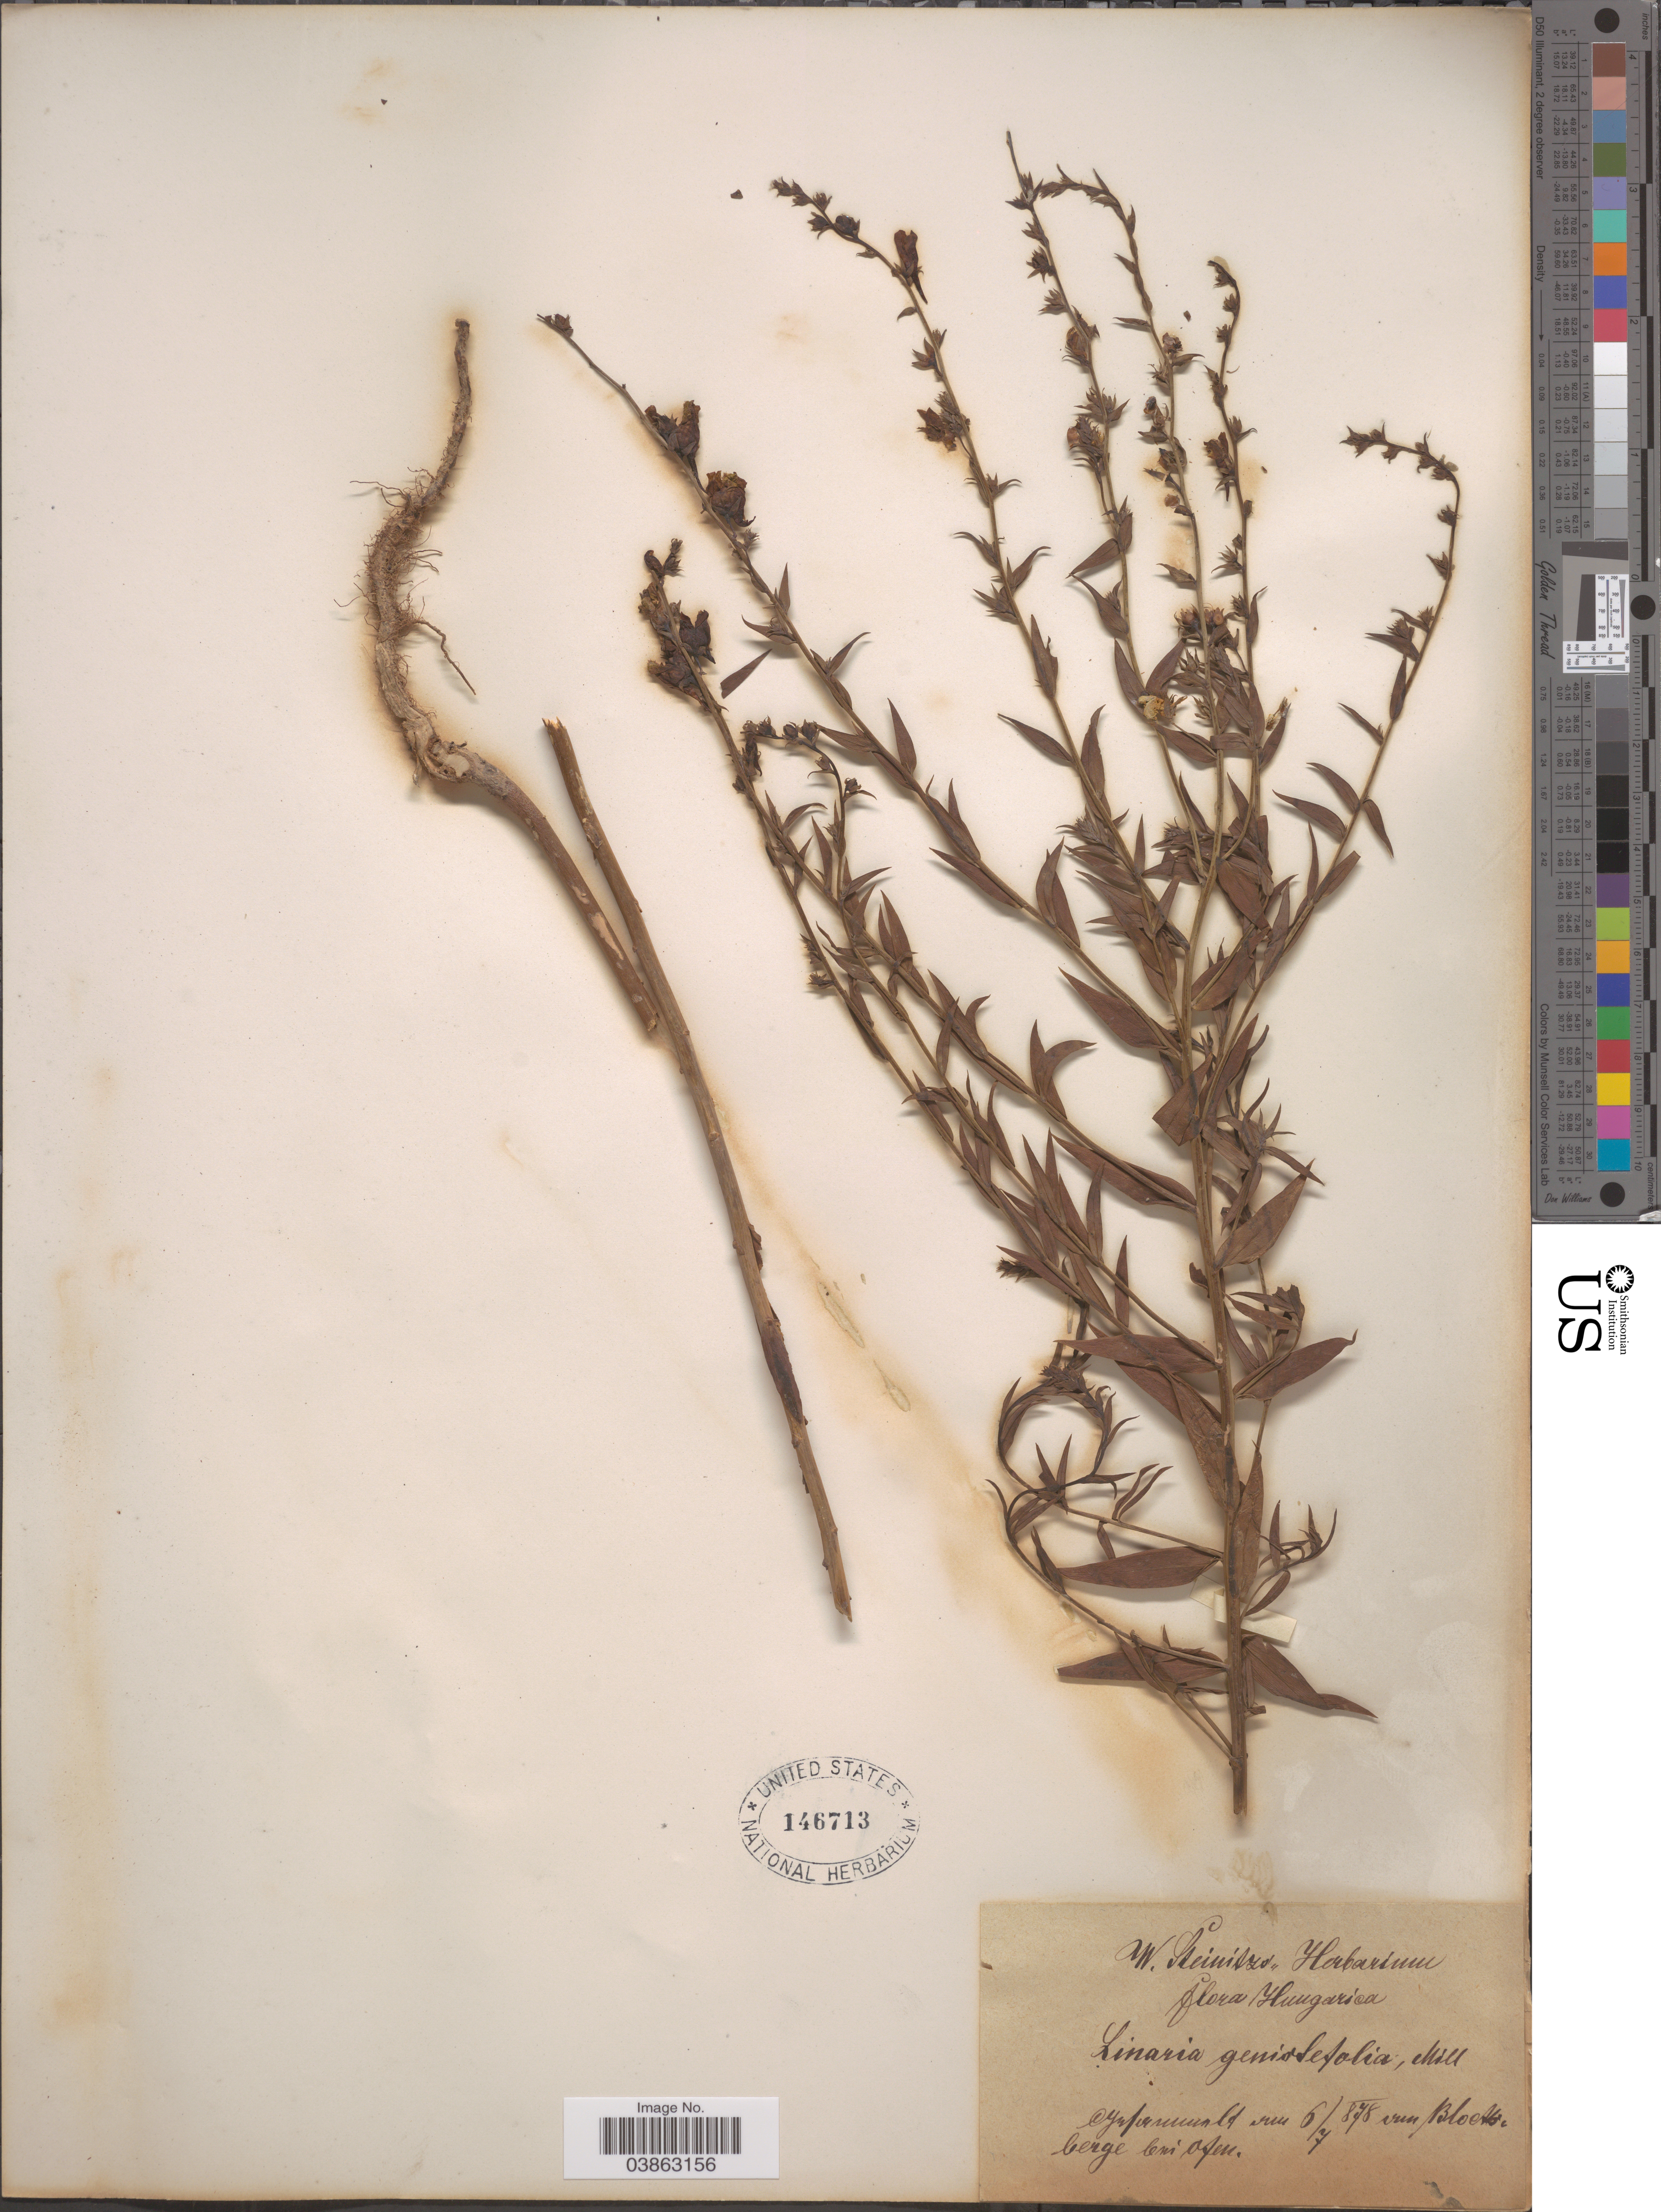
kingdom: Plantae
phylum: Tracheophyta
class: Magnoliopsida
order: Lamiales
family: Plantaginaceae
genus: Linaria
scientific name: Linaria genistifolia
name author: (L.) Mill.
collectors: Ex herb. W. Steinitz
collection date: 1878-07-06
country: Hungary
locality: [illegible text].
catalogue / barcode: US 146713